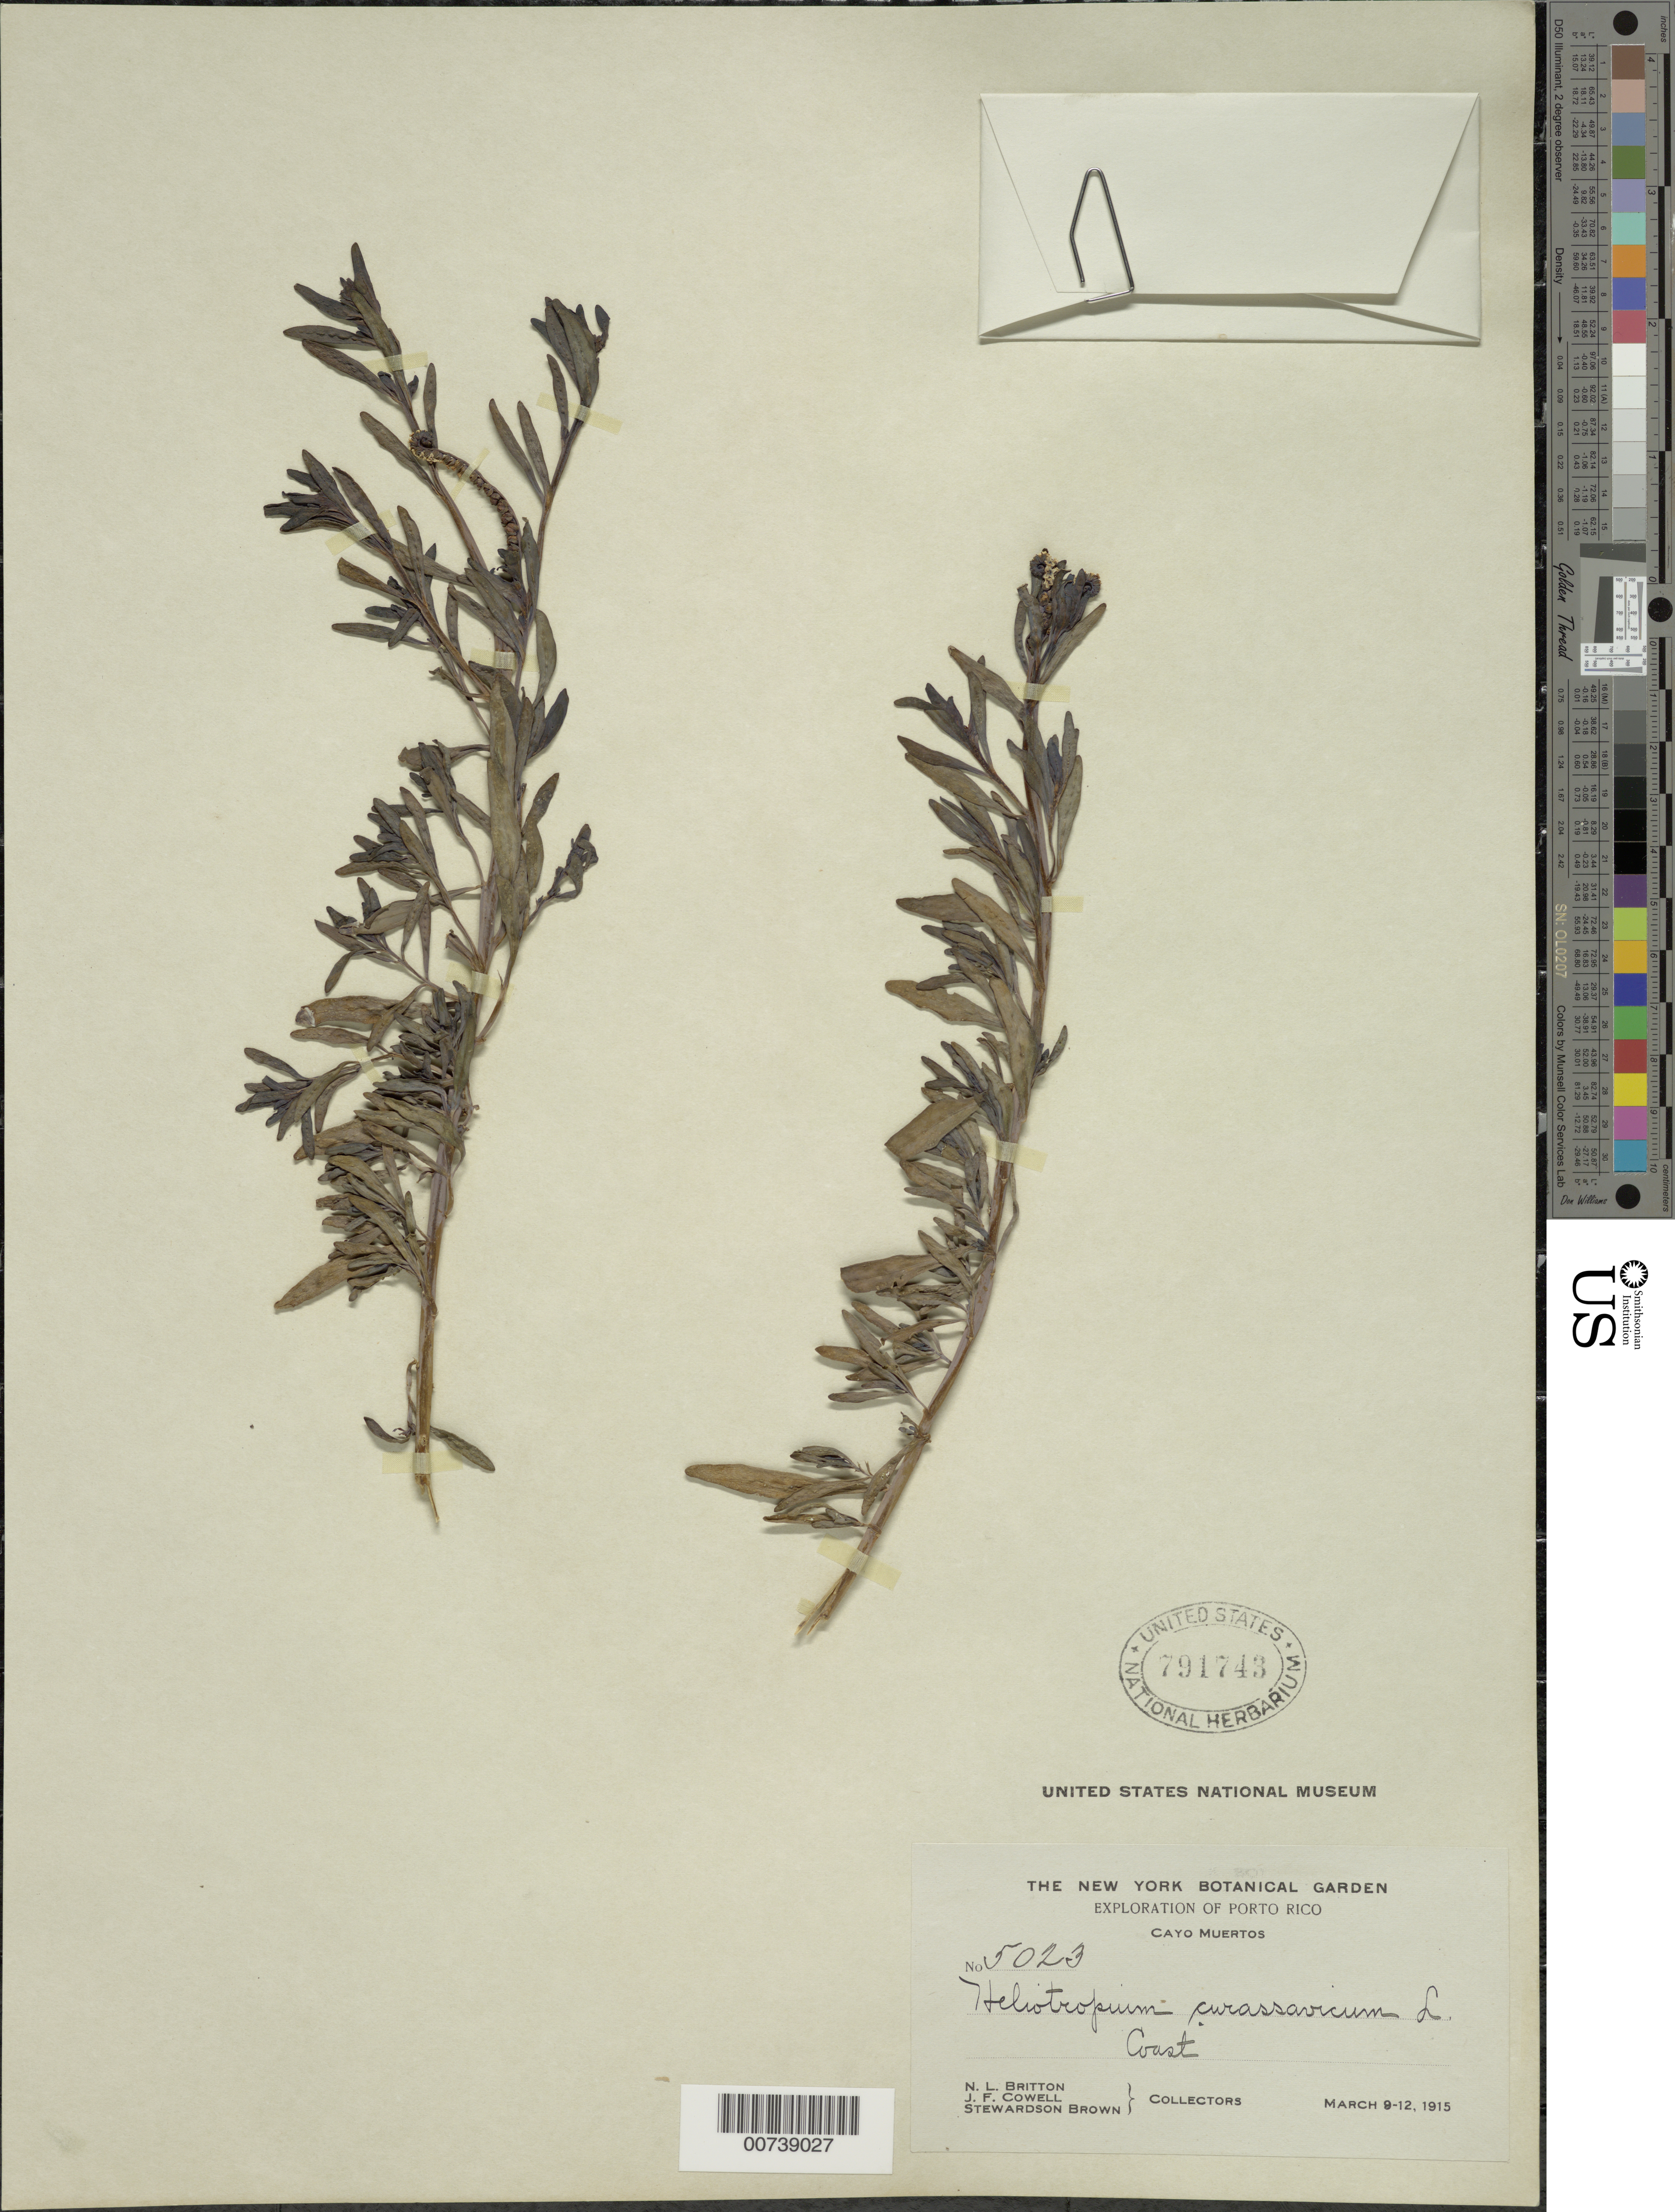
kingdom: Plantae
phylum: Tracheophyta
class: Magnoliopsida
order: Boraginales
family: Heliotropiaceae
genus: Heliotropium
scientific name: Heliotropium curassavicum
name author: L.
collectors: N. Britton, J. F. Cowell & S. Brown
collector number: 5023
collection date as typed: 09 Mar 1915 to 12 Mar 1915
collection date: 1915-03-09/1915-03-12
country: Puerto Rico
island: Caja de Muerto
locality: Cayo Muertos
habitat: Coast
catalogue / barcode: US 791743